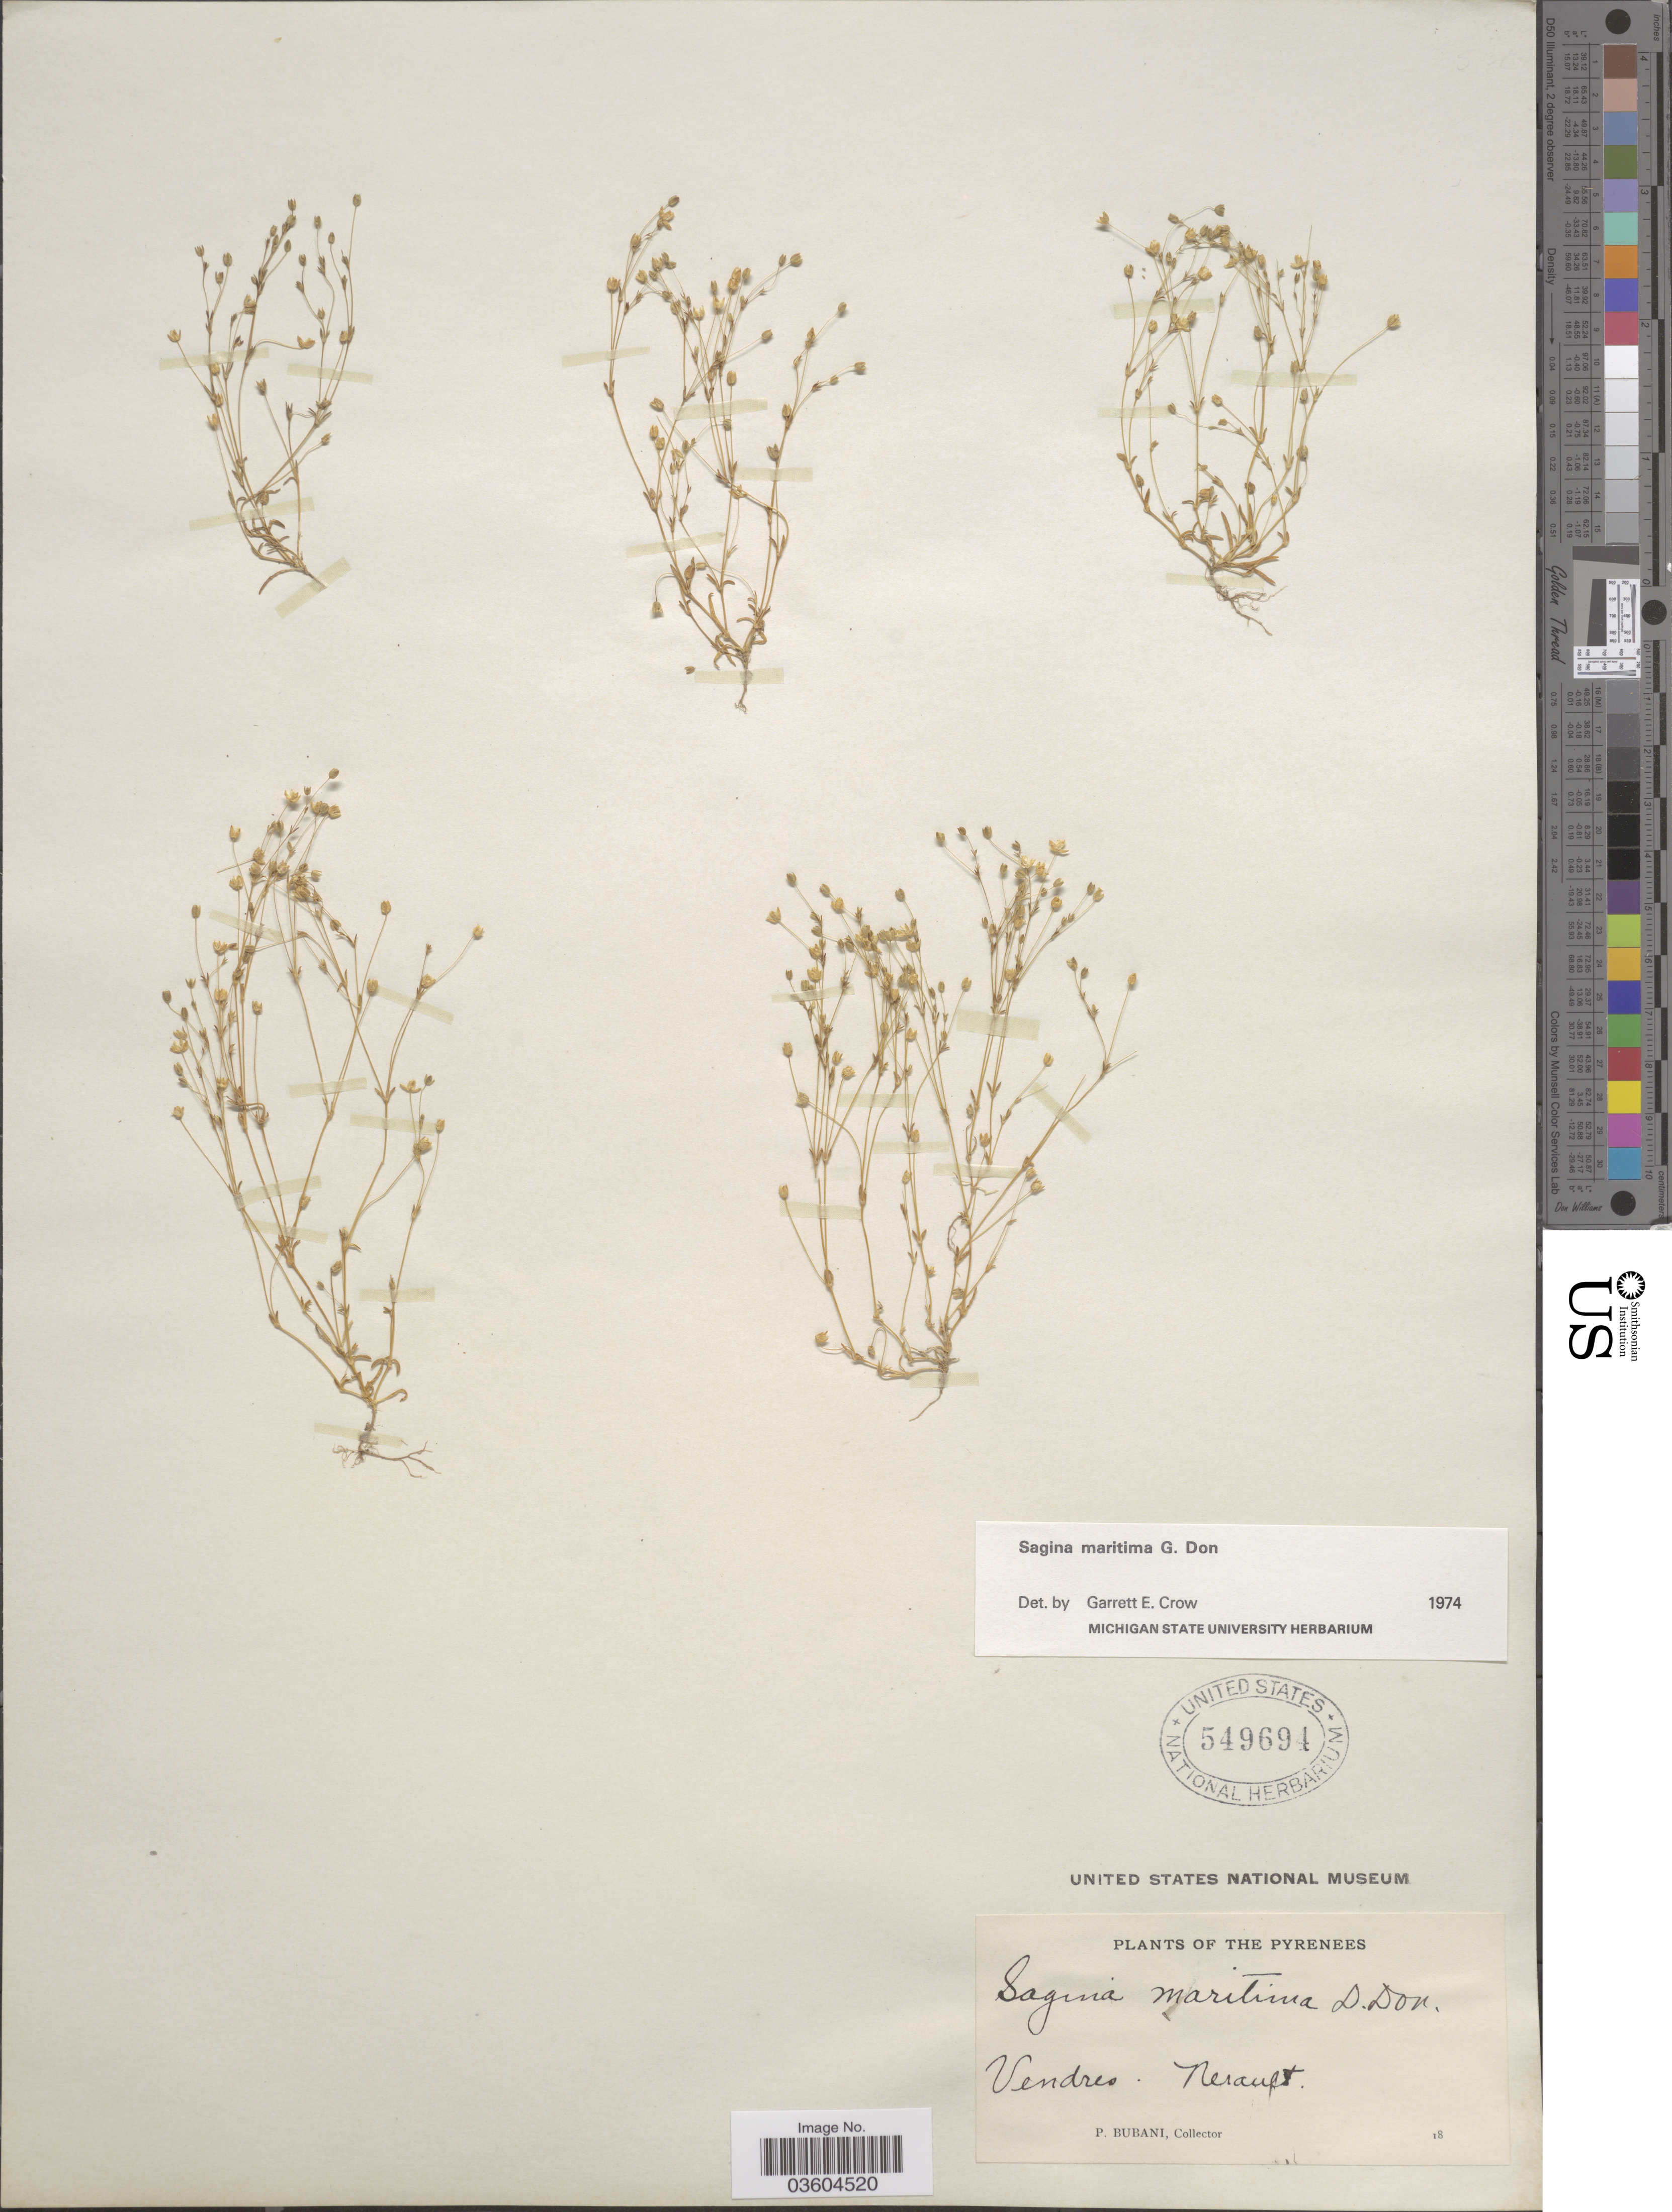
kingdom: Plantae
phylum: Tracheophyta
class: Magnoliopsida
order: Caryophyllales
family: Caryophyllaceae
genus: Sagina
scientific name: Sagina maritima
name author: G. Don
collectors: P. Bubani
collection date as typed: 18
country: France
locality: The Pyrenees. Vendres. Nerault.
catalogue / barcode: US 549694